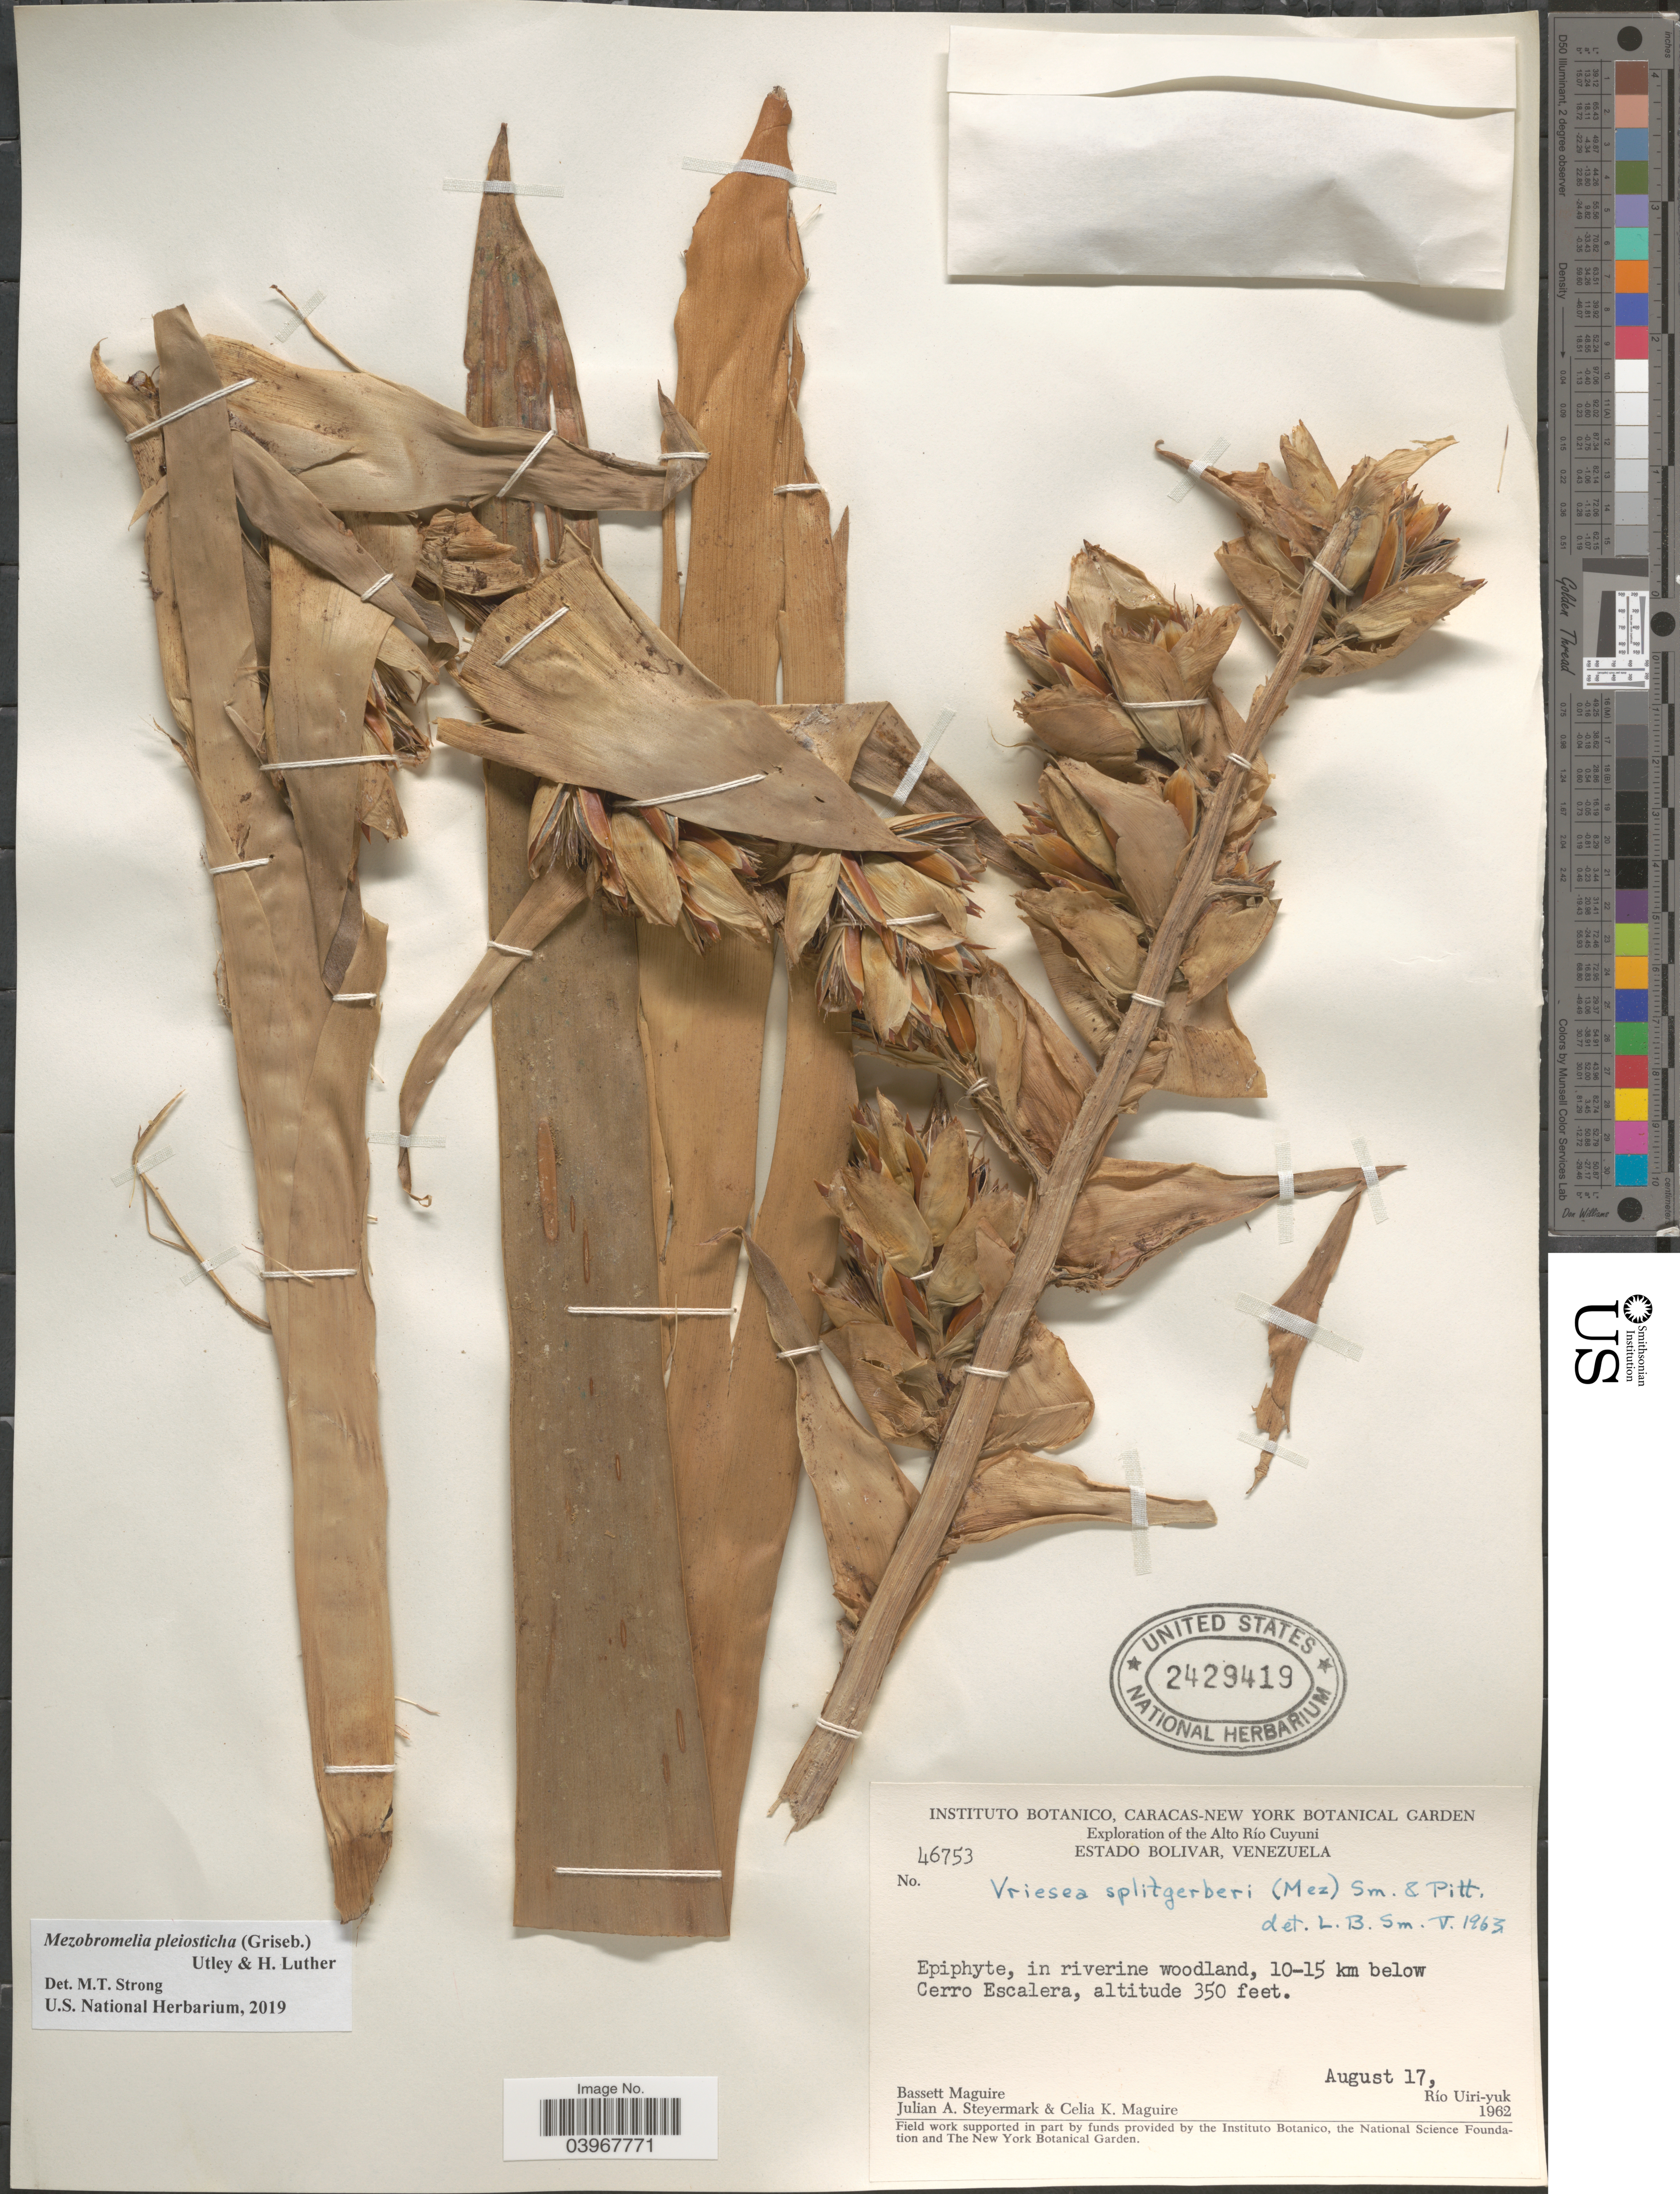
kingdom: Plantae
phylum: Tracheophyta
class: Liliopsida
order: Poales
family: Bromeliaceae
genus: Mezobromelia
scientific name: Mezobromelia pleiosticha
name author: (Griseb.) Utley & H. Luther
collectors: B. Maguire, J. Steyermark & C. K. Maguire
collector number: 46753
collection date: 1962-08-17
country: Venezuela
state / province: Bolivar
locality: The Río Cuyuni. In riverine woodland, 10-15 km below Cerro Escalera.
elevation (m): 107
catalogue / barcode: US 2429419